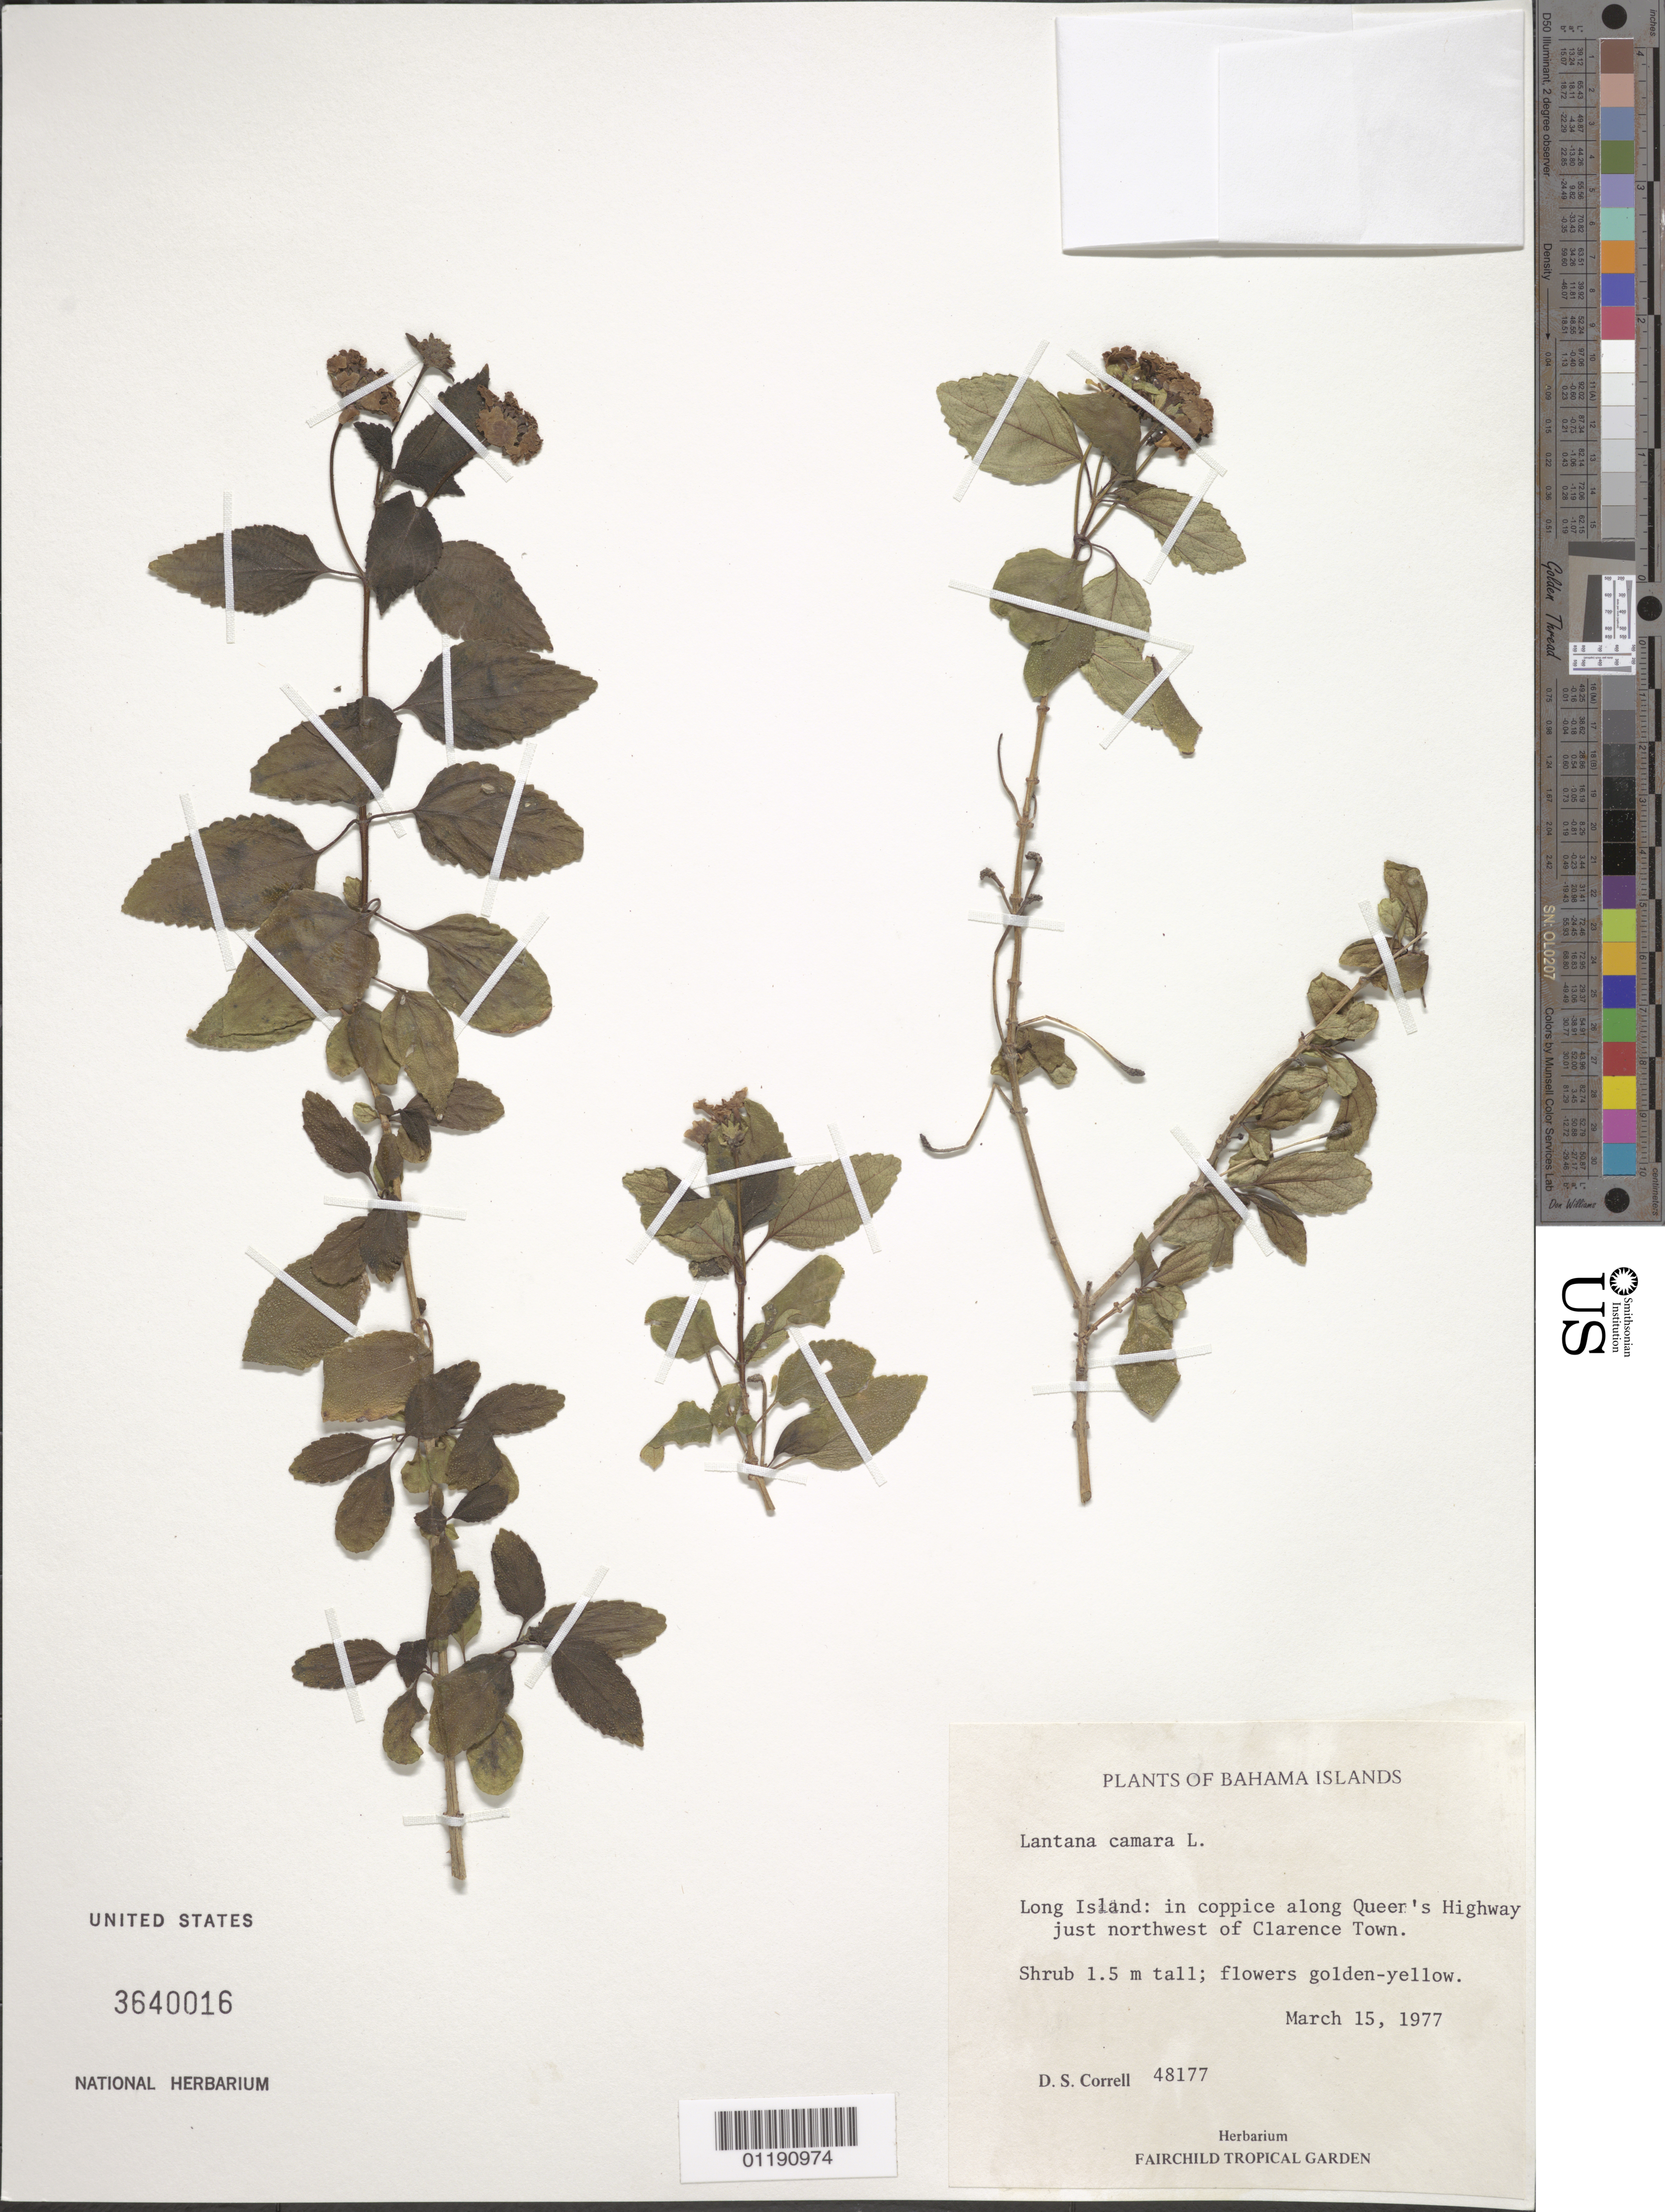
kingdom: Plantae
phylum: Tracheophyta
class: Magnoliopsida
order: Lamiales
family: Verbenaceae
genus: Lantana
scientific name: Lantana camara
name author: L.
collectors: D. S. Correll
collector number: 48177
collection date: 1977-03-15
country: Bahamas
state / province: Long Island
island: Long Island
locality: Long Island: in coppice along Queen's Highway just NW of Clarence Town.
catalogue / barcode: US 3640016